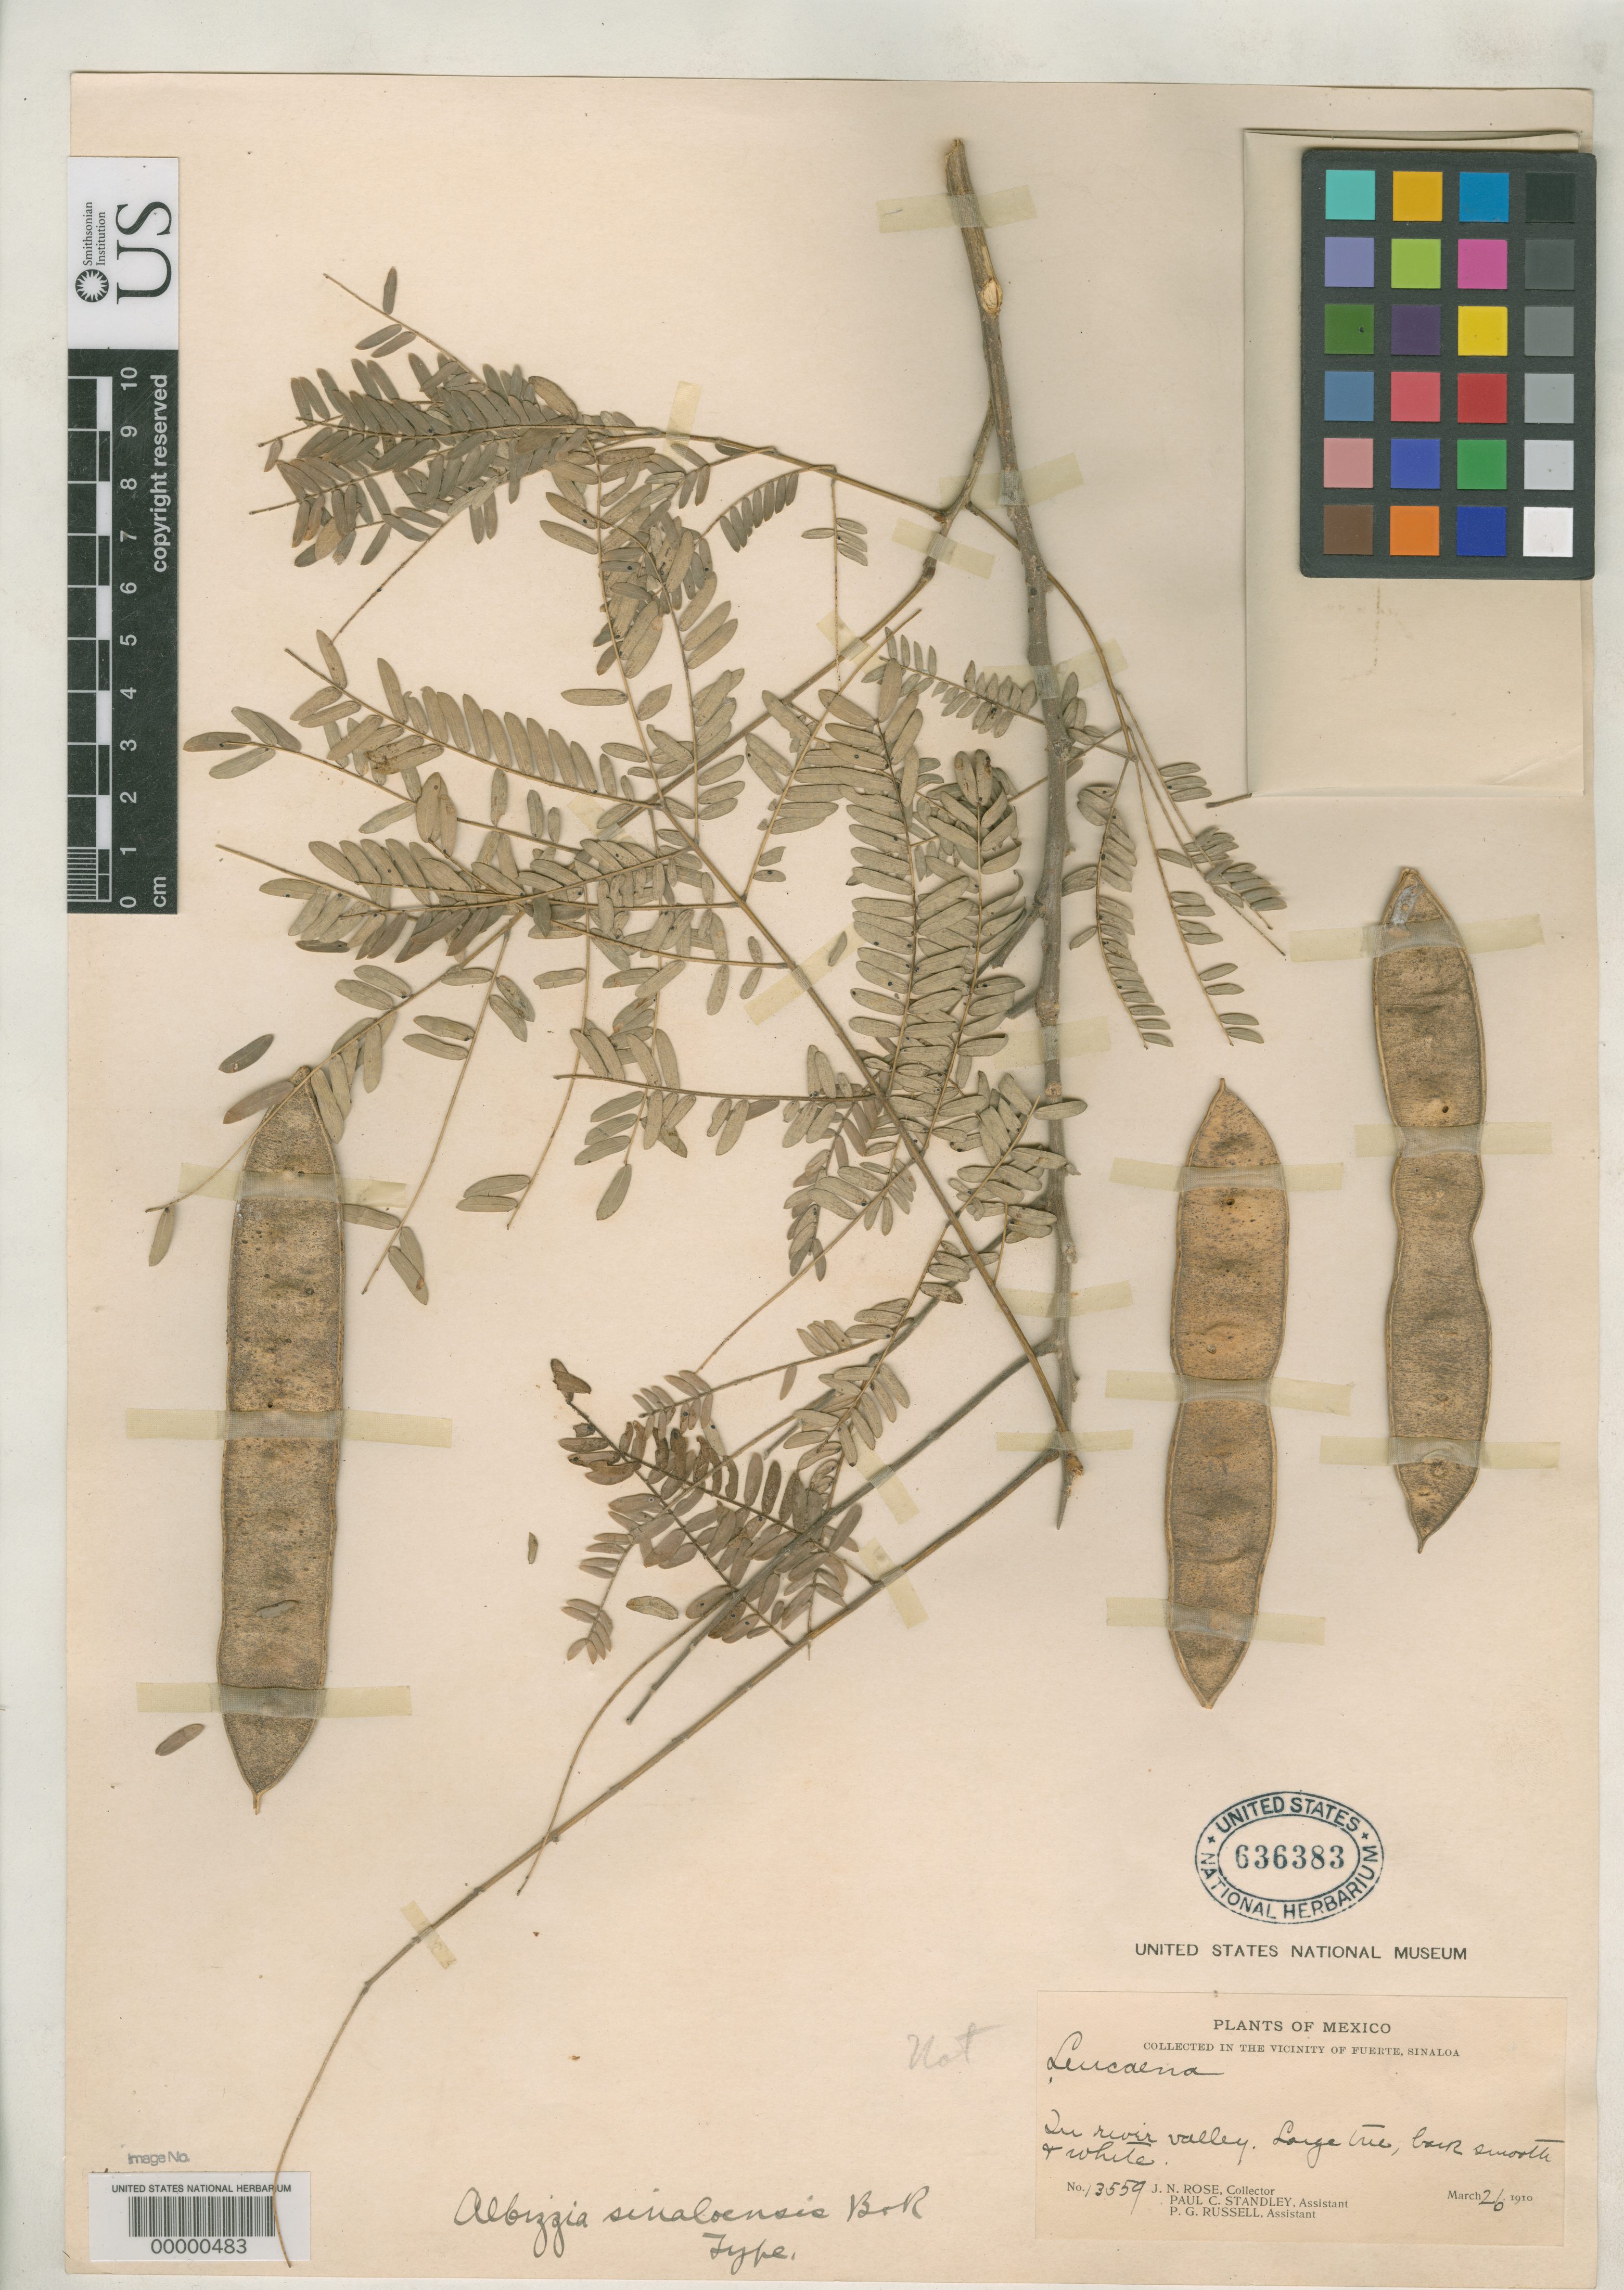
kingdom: Plantae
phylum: Tracheophyta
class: Magnoliopsida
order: Fabales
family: Fabaceae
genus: Albizia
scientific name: Albizia sinaloensis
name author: Britton & Rose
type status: Isotype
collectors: J. N. Rose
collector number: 13559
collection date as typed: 26 Mar 1910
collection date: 1910-03-26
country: Mexico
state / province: Sinaloa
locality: Vicinity of Fuerte.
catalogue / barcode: US 636383